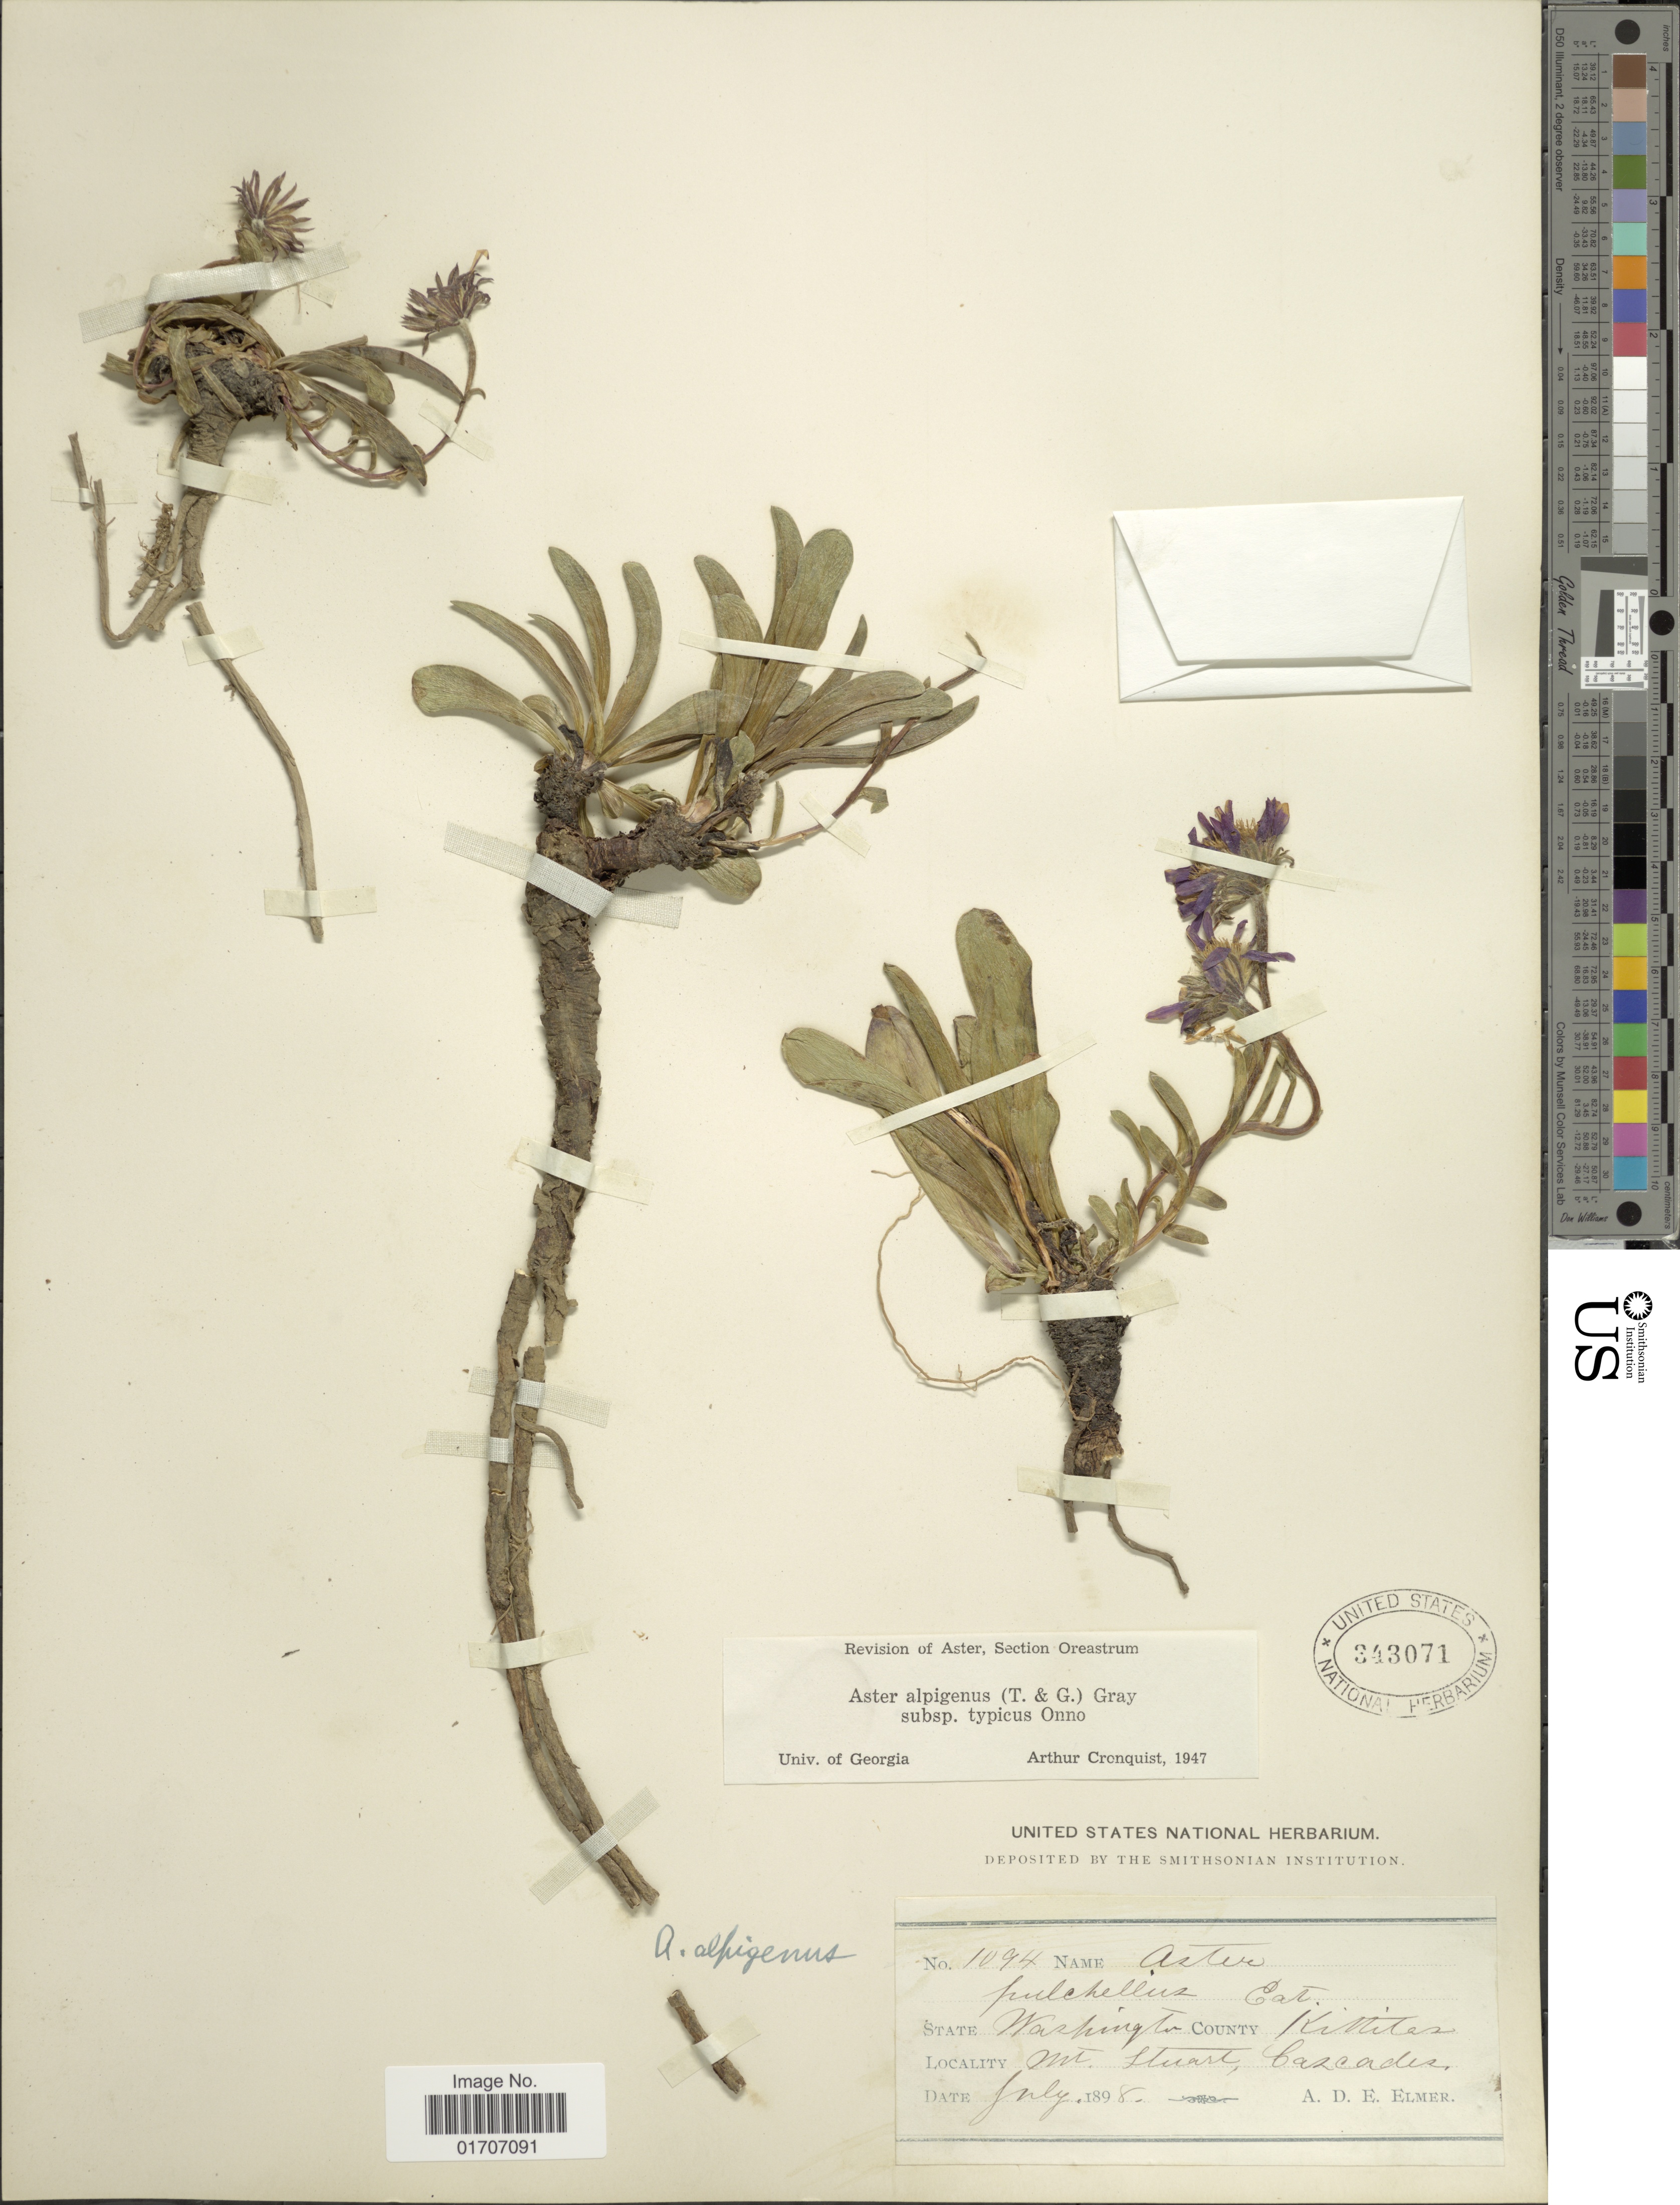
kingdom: Plantae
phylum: Tracheophyta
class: Magnoliopsida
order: Asterales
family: Asteraceae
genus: Oreostemma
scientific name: Oreostemma alpigenum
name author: (Torr. & A. Gray) Greene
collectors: A. D. E. Elmer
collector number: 1094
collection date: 1898-07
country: United States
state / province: Washington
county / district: Kittitas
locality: State Washington. County Kittites. Mt. Stuart, Cascades.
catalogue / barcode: US 343071